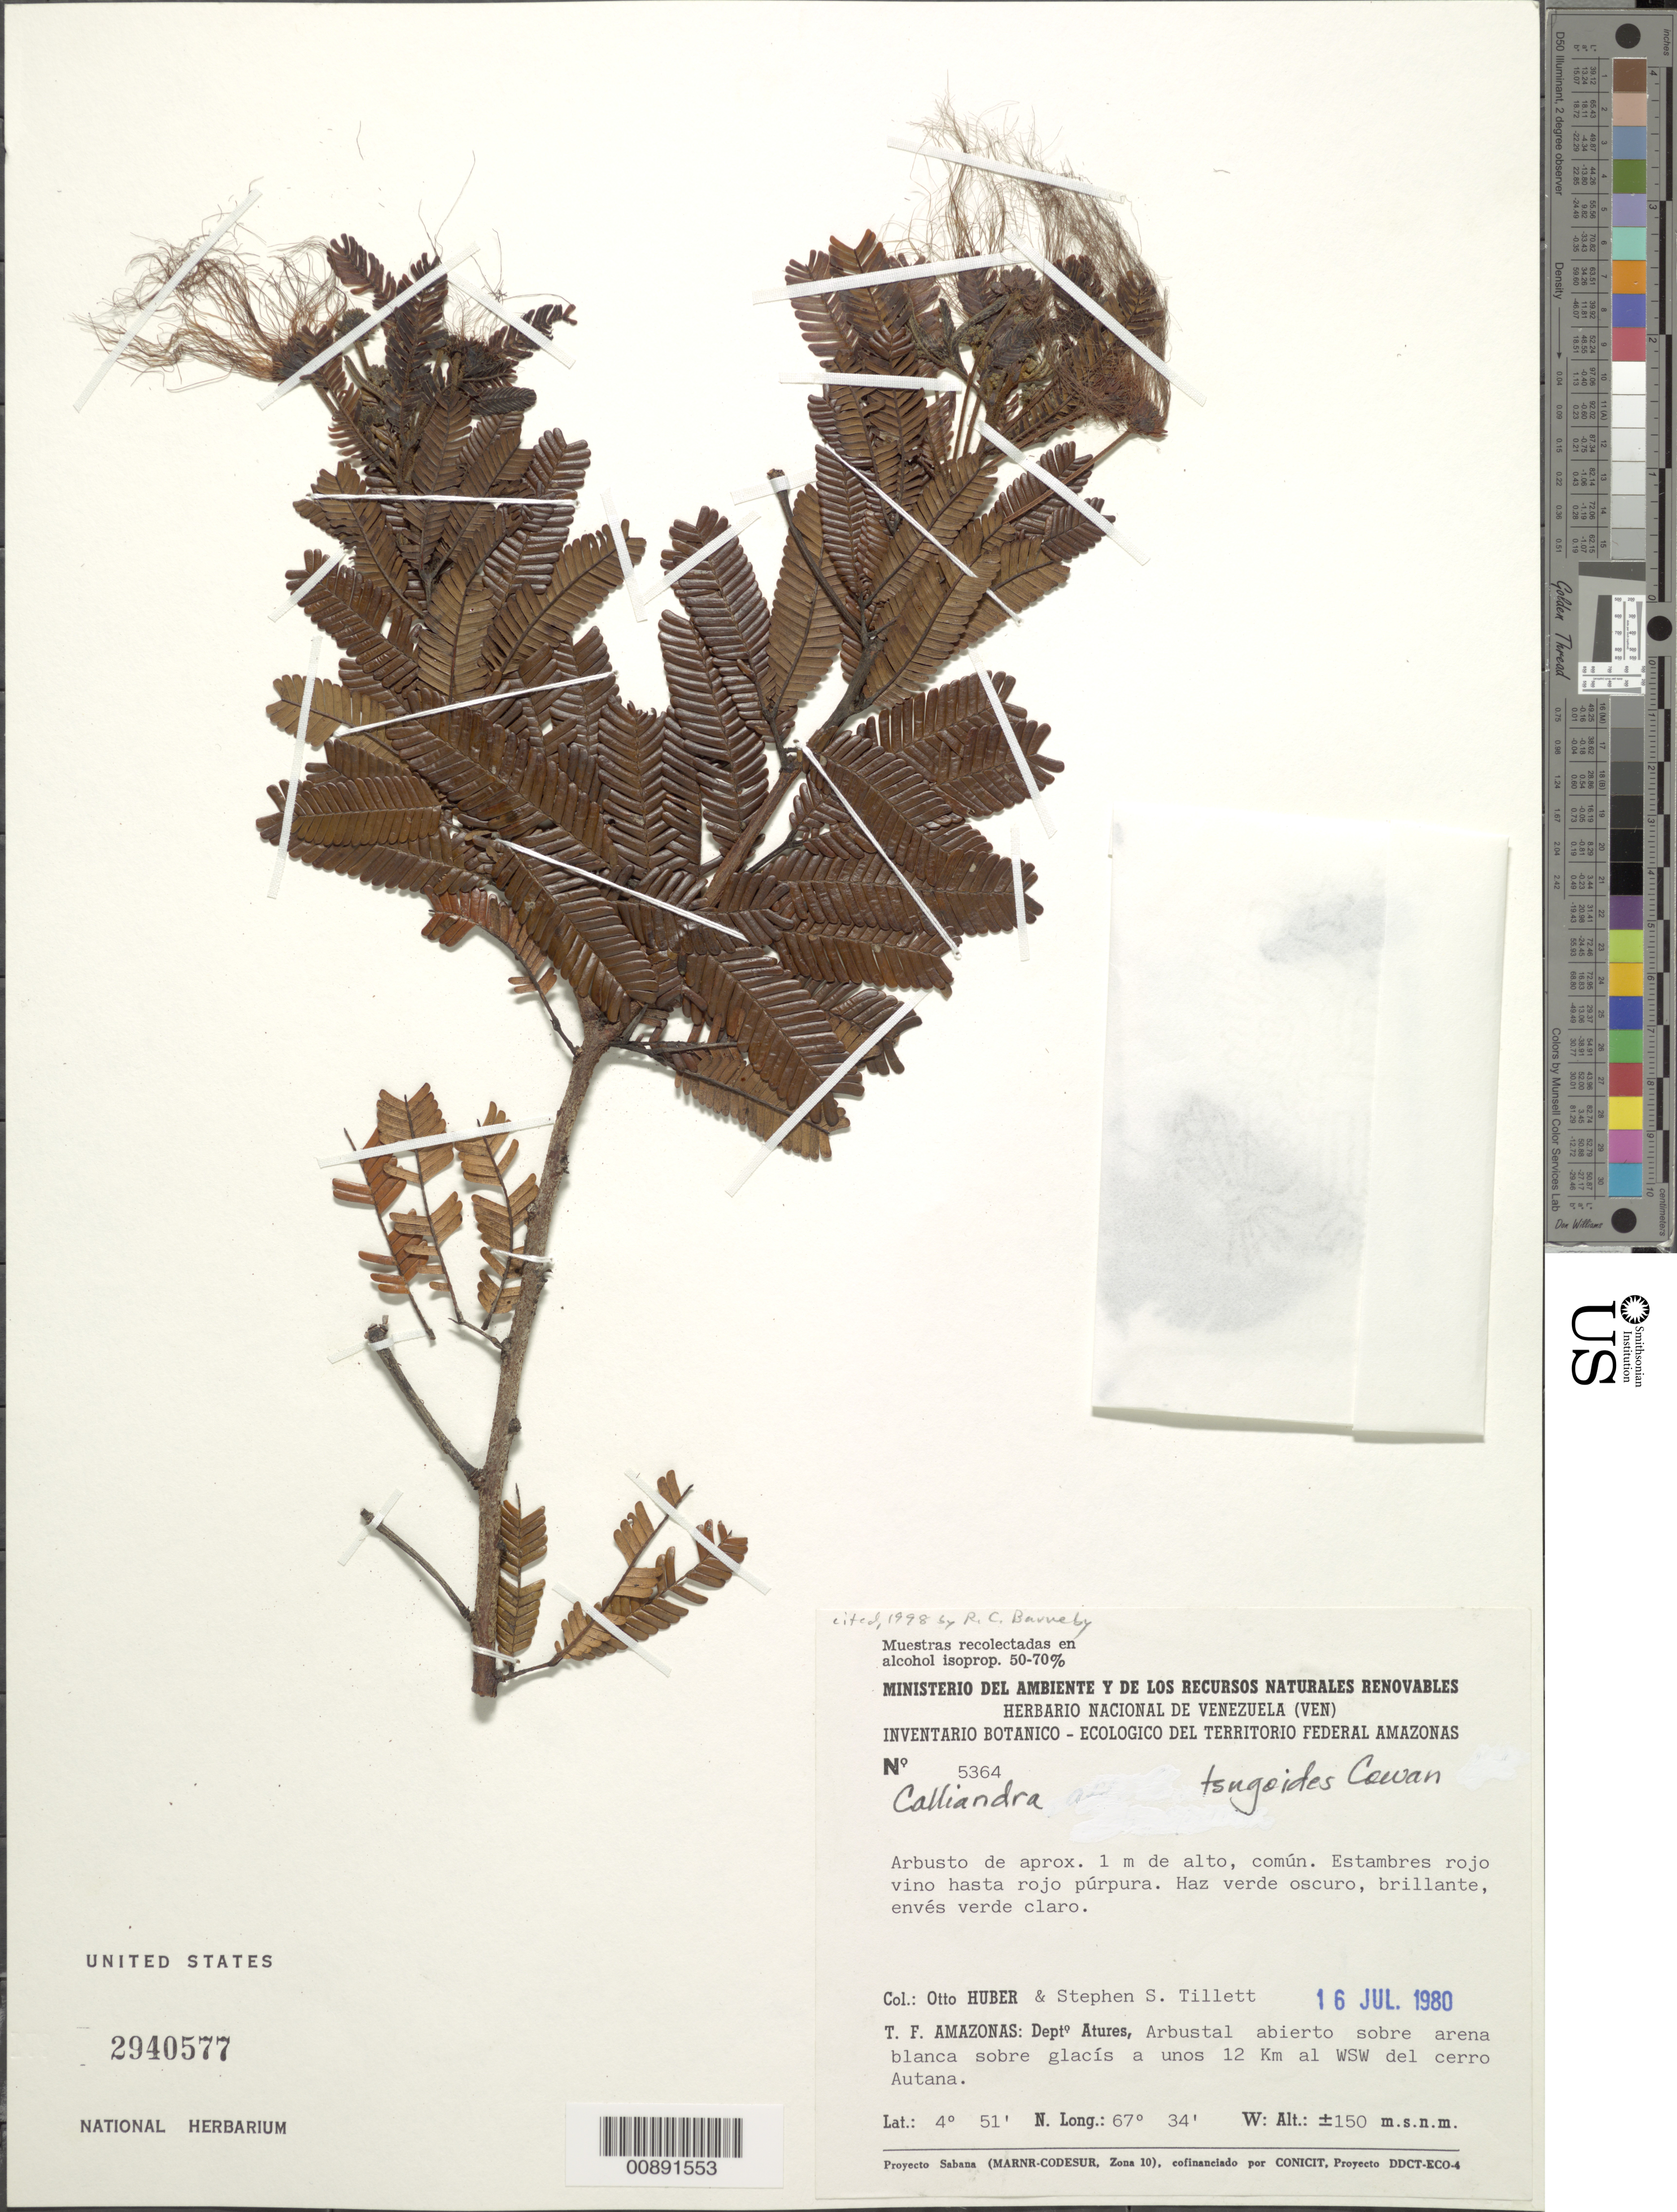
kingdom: Plantae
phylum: Tracheophyta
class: Magnoliopsida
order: Fabales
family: Fabaceae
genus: Calliandra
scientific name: Calliandra tsugoides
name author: R.S. Cowan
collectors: O. Huber & S. S. Tillett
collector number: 5364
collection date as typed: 16-Jul-80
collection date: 1980-07-16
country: Venezuela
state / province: Amazonas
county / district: Atures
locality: Cerro Autana, 12 km al WSW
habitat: Arbustal abierto sobre arena blanca sobre glacís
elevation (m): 150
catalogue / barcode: US 2940577